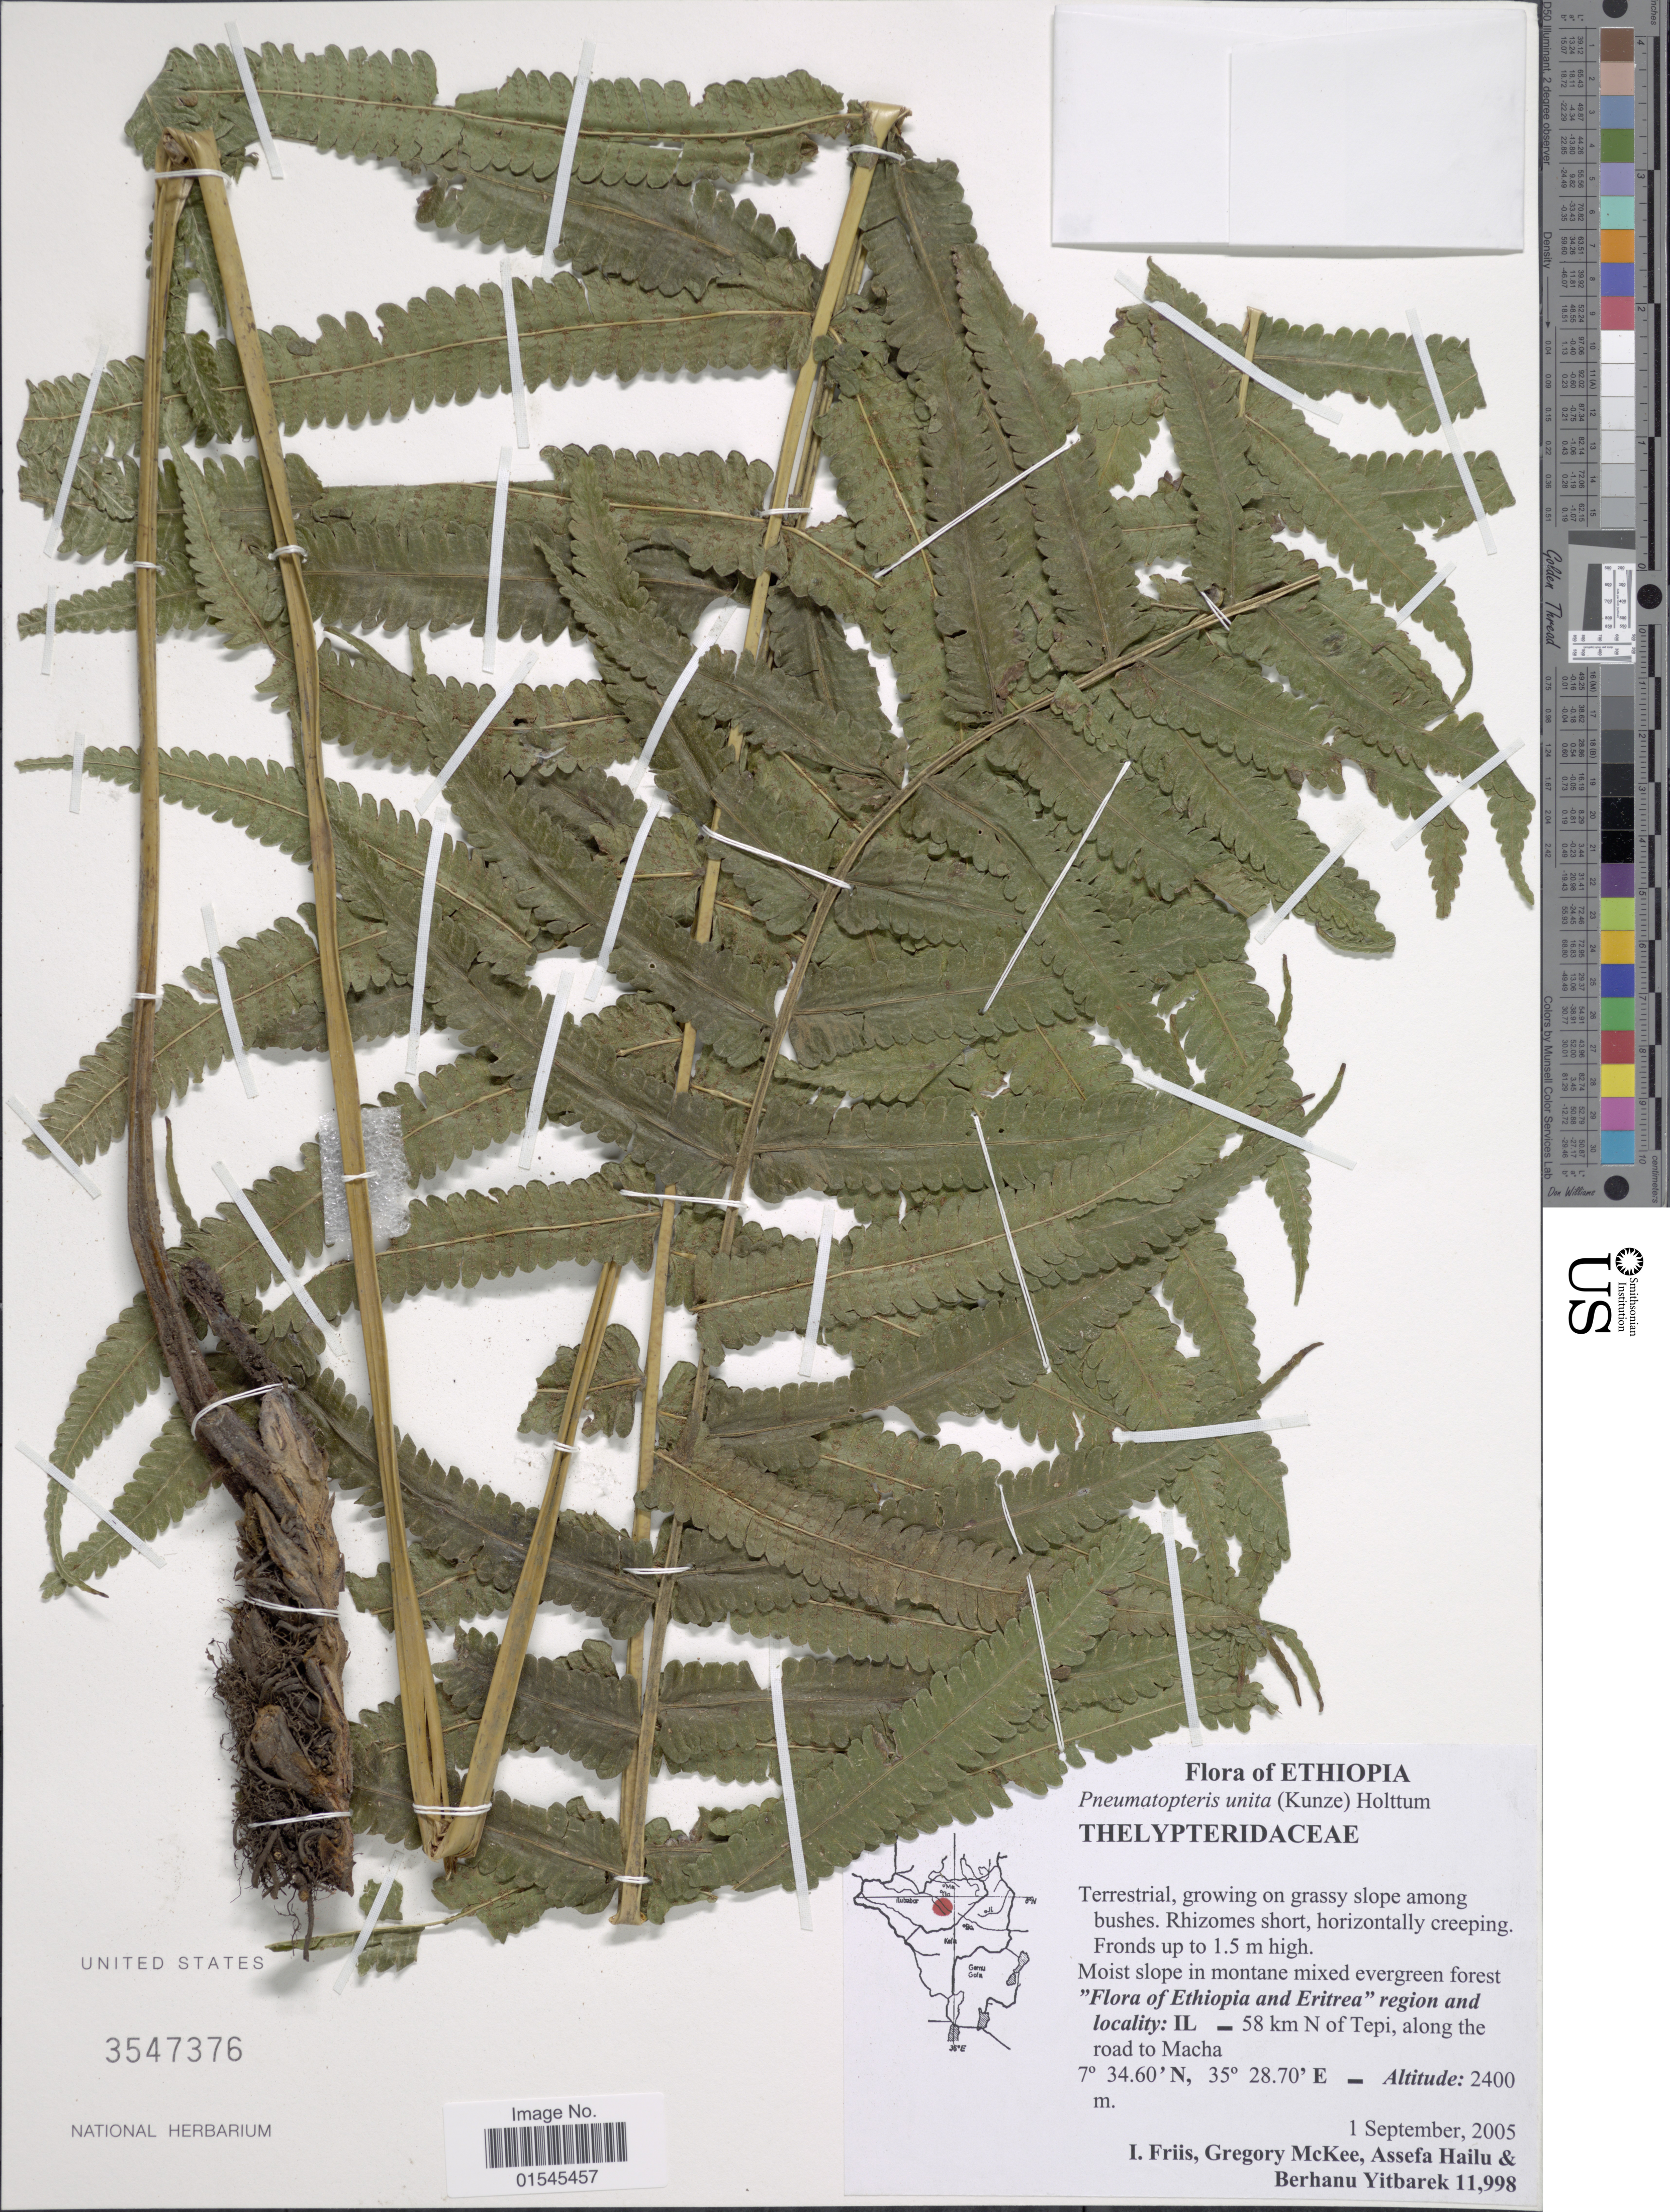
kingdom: Plantae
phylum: Tracheophyta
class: Polypodiopsida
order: Polypodiales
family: Thelypteridaceae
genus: Sphaerostephanos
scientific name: Sphaerostephanos unitus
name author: (L.) Holttum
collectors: I. Friis, G. S. McKee, A. Hailu & B. Yitbarek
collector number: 11998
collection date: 2005-09-01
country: Ethiopia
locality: Moist slopes in montane mixed evergreen forest . Flora of Ethiopia and Eritrea, region and locality: IL 58 km N of Tepi, along the road to Macha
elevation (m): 2400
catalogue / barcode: US 3547376